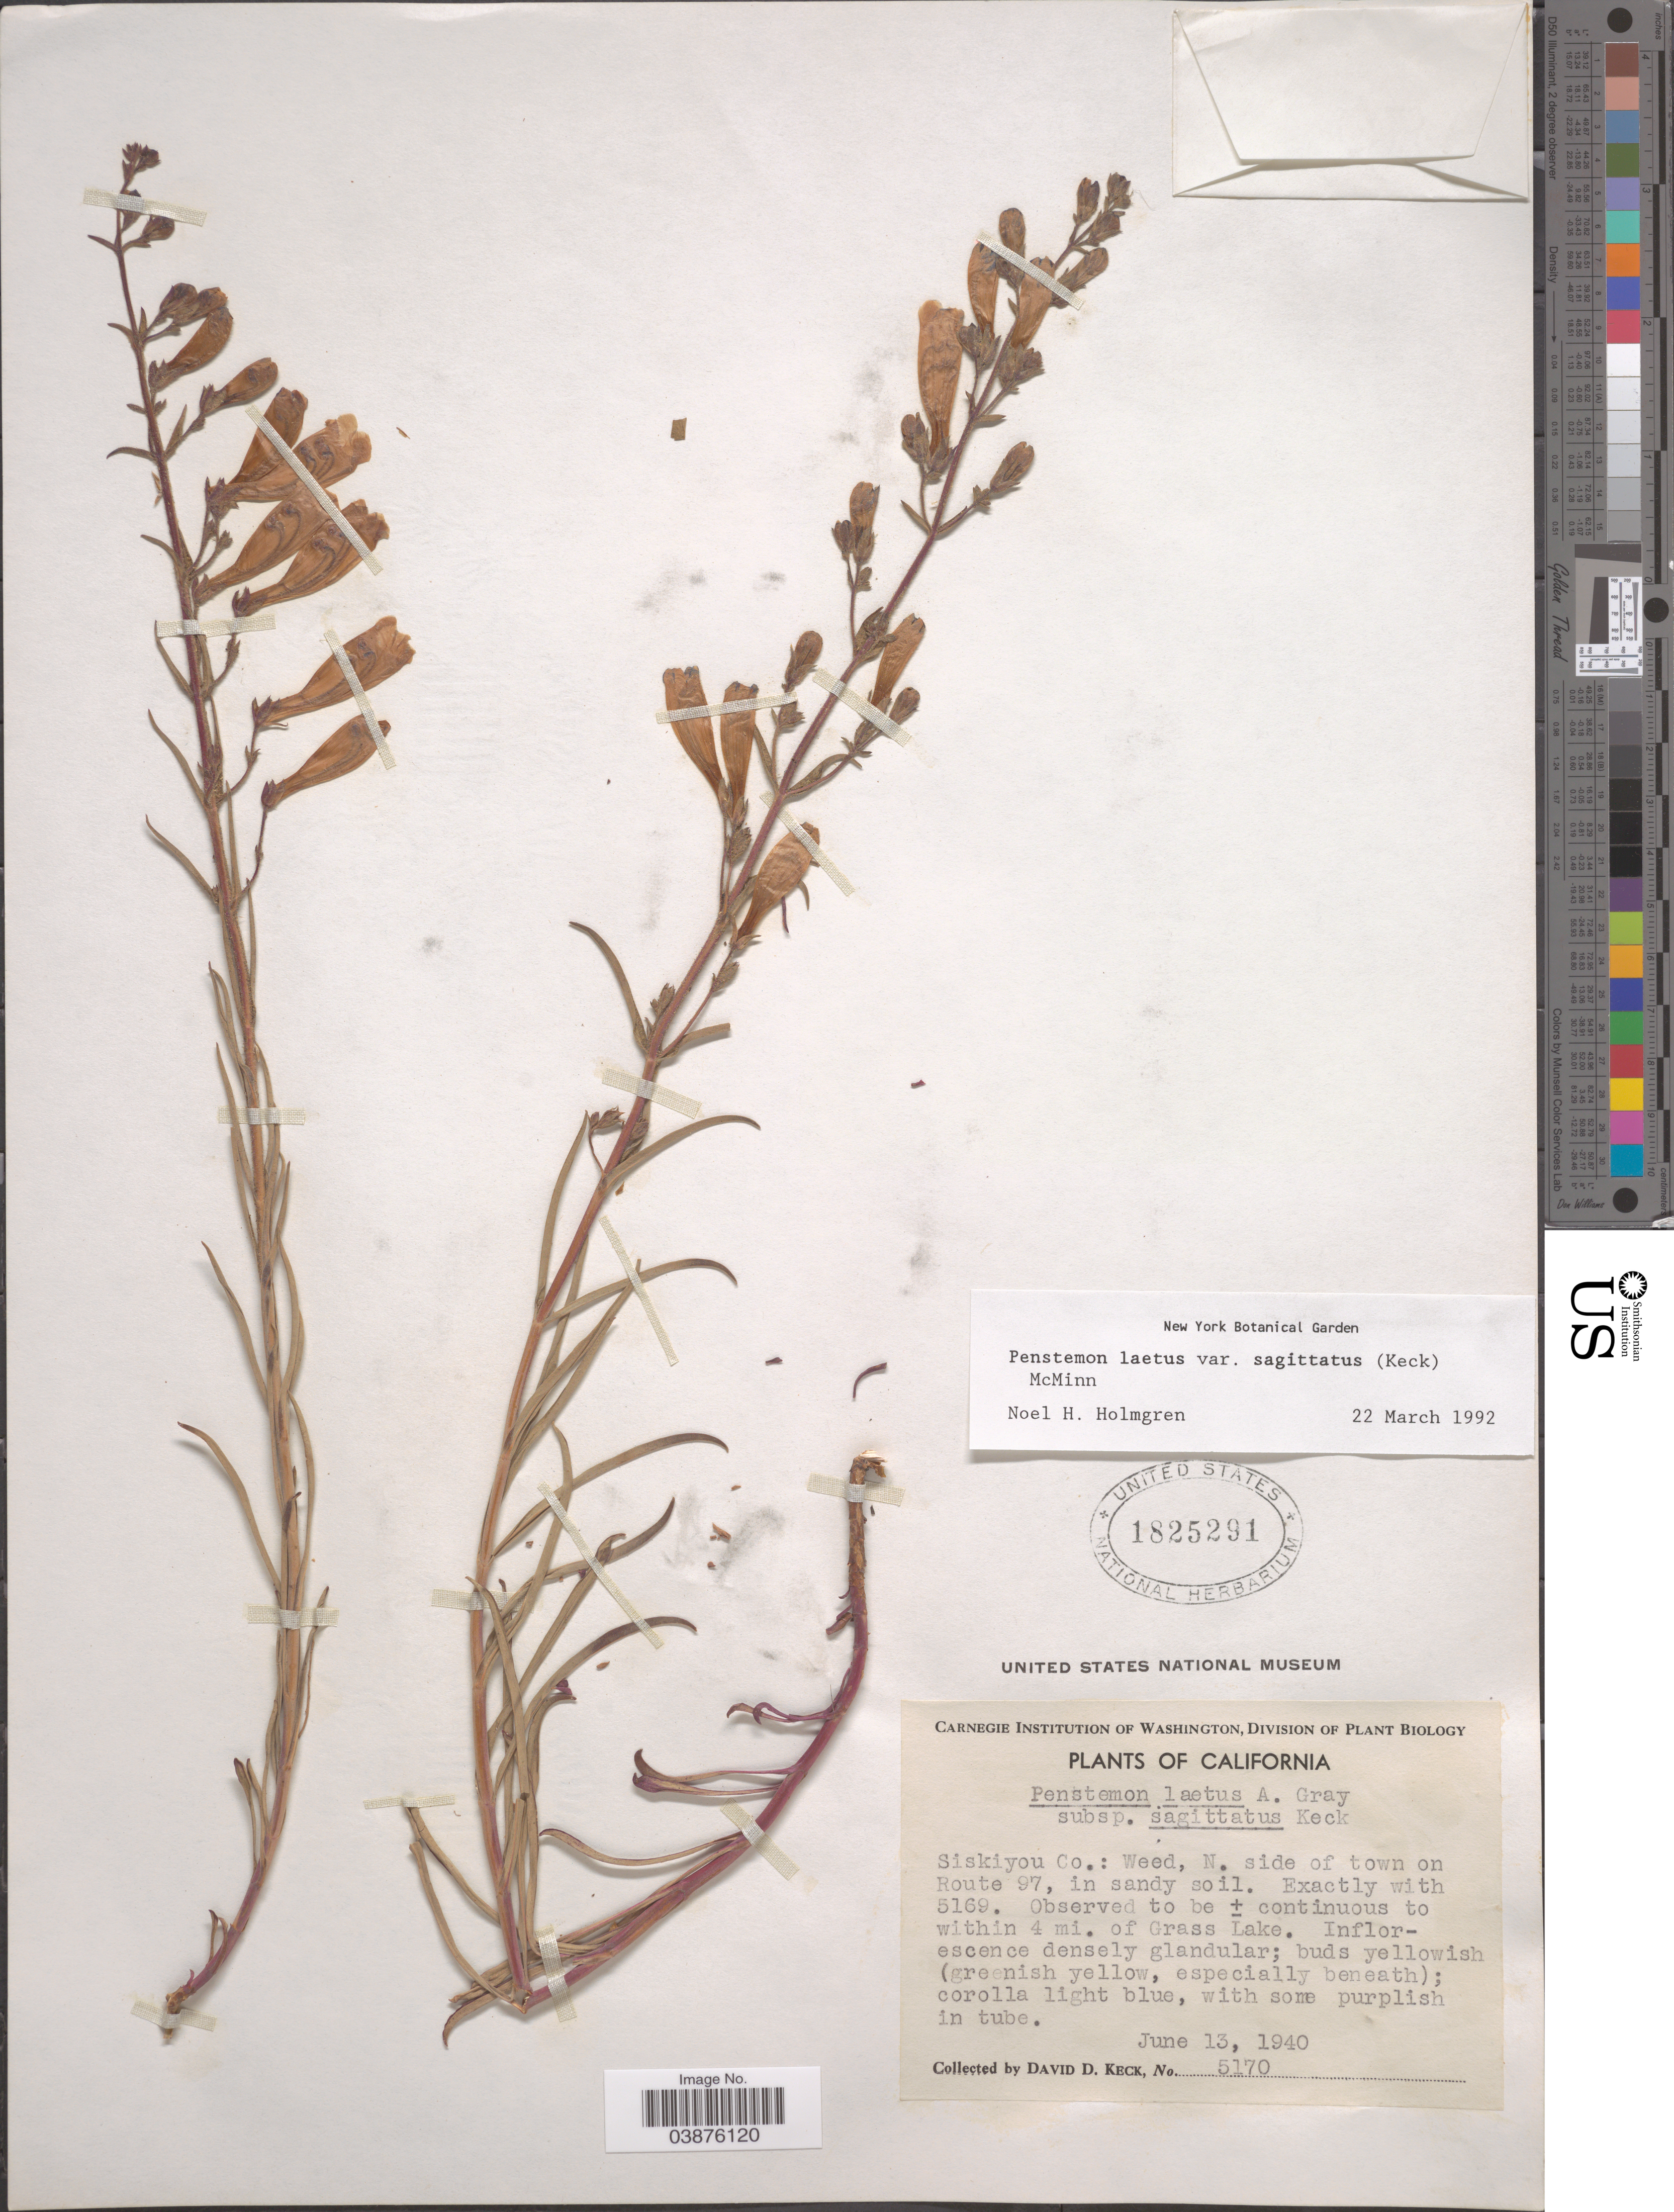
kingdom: Plantae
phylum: Tracheophyta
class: Magnoliopsida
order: Lamiales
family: Plantaginaceae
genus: Penstemon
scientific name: Penstemon laetus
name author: A. Gray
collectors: D. D. Keck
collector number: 5170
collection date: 1940-06-13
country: United States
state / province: California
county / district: Siskiyou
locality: Siskiyou Co.: Weed, N. side of town on Route 97. 4 mi. of Grass Lake.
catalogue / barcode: US 1825291